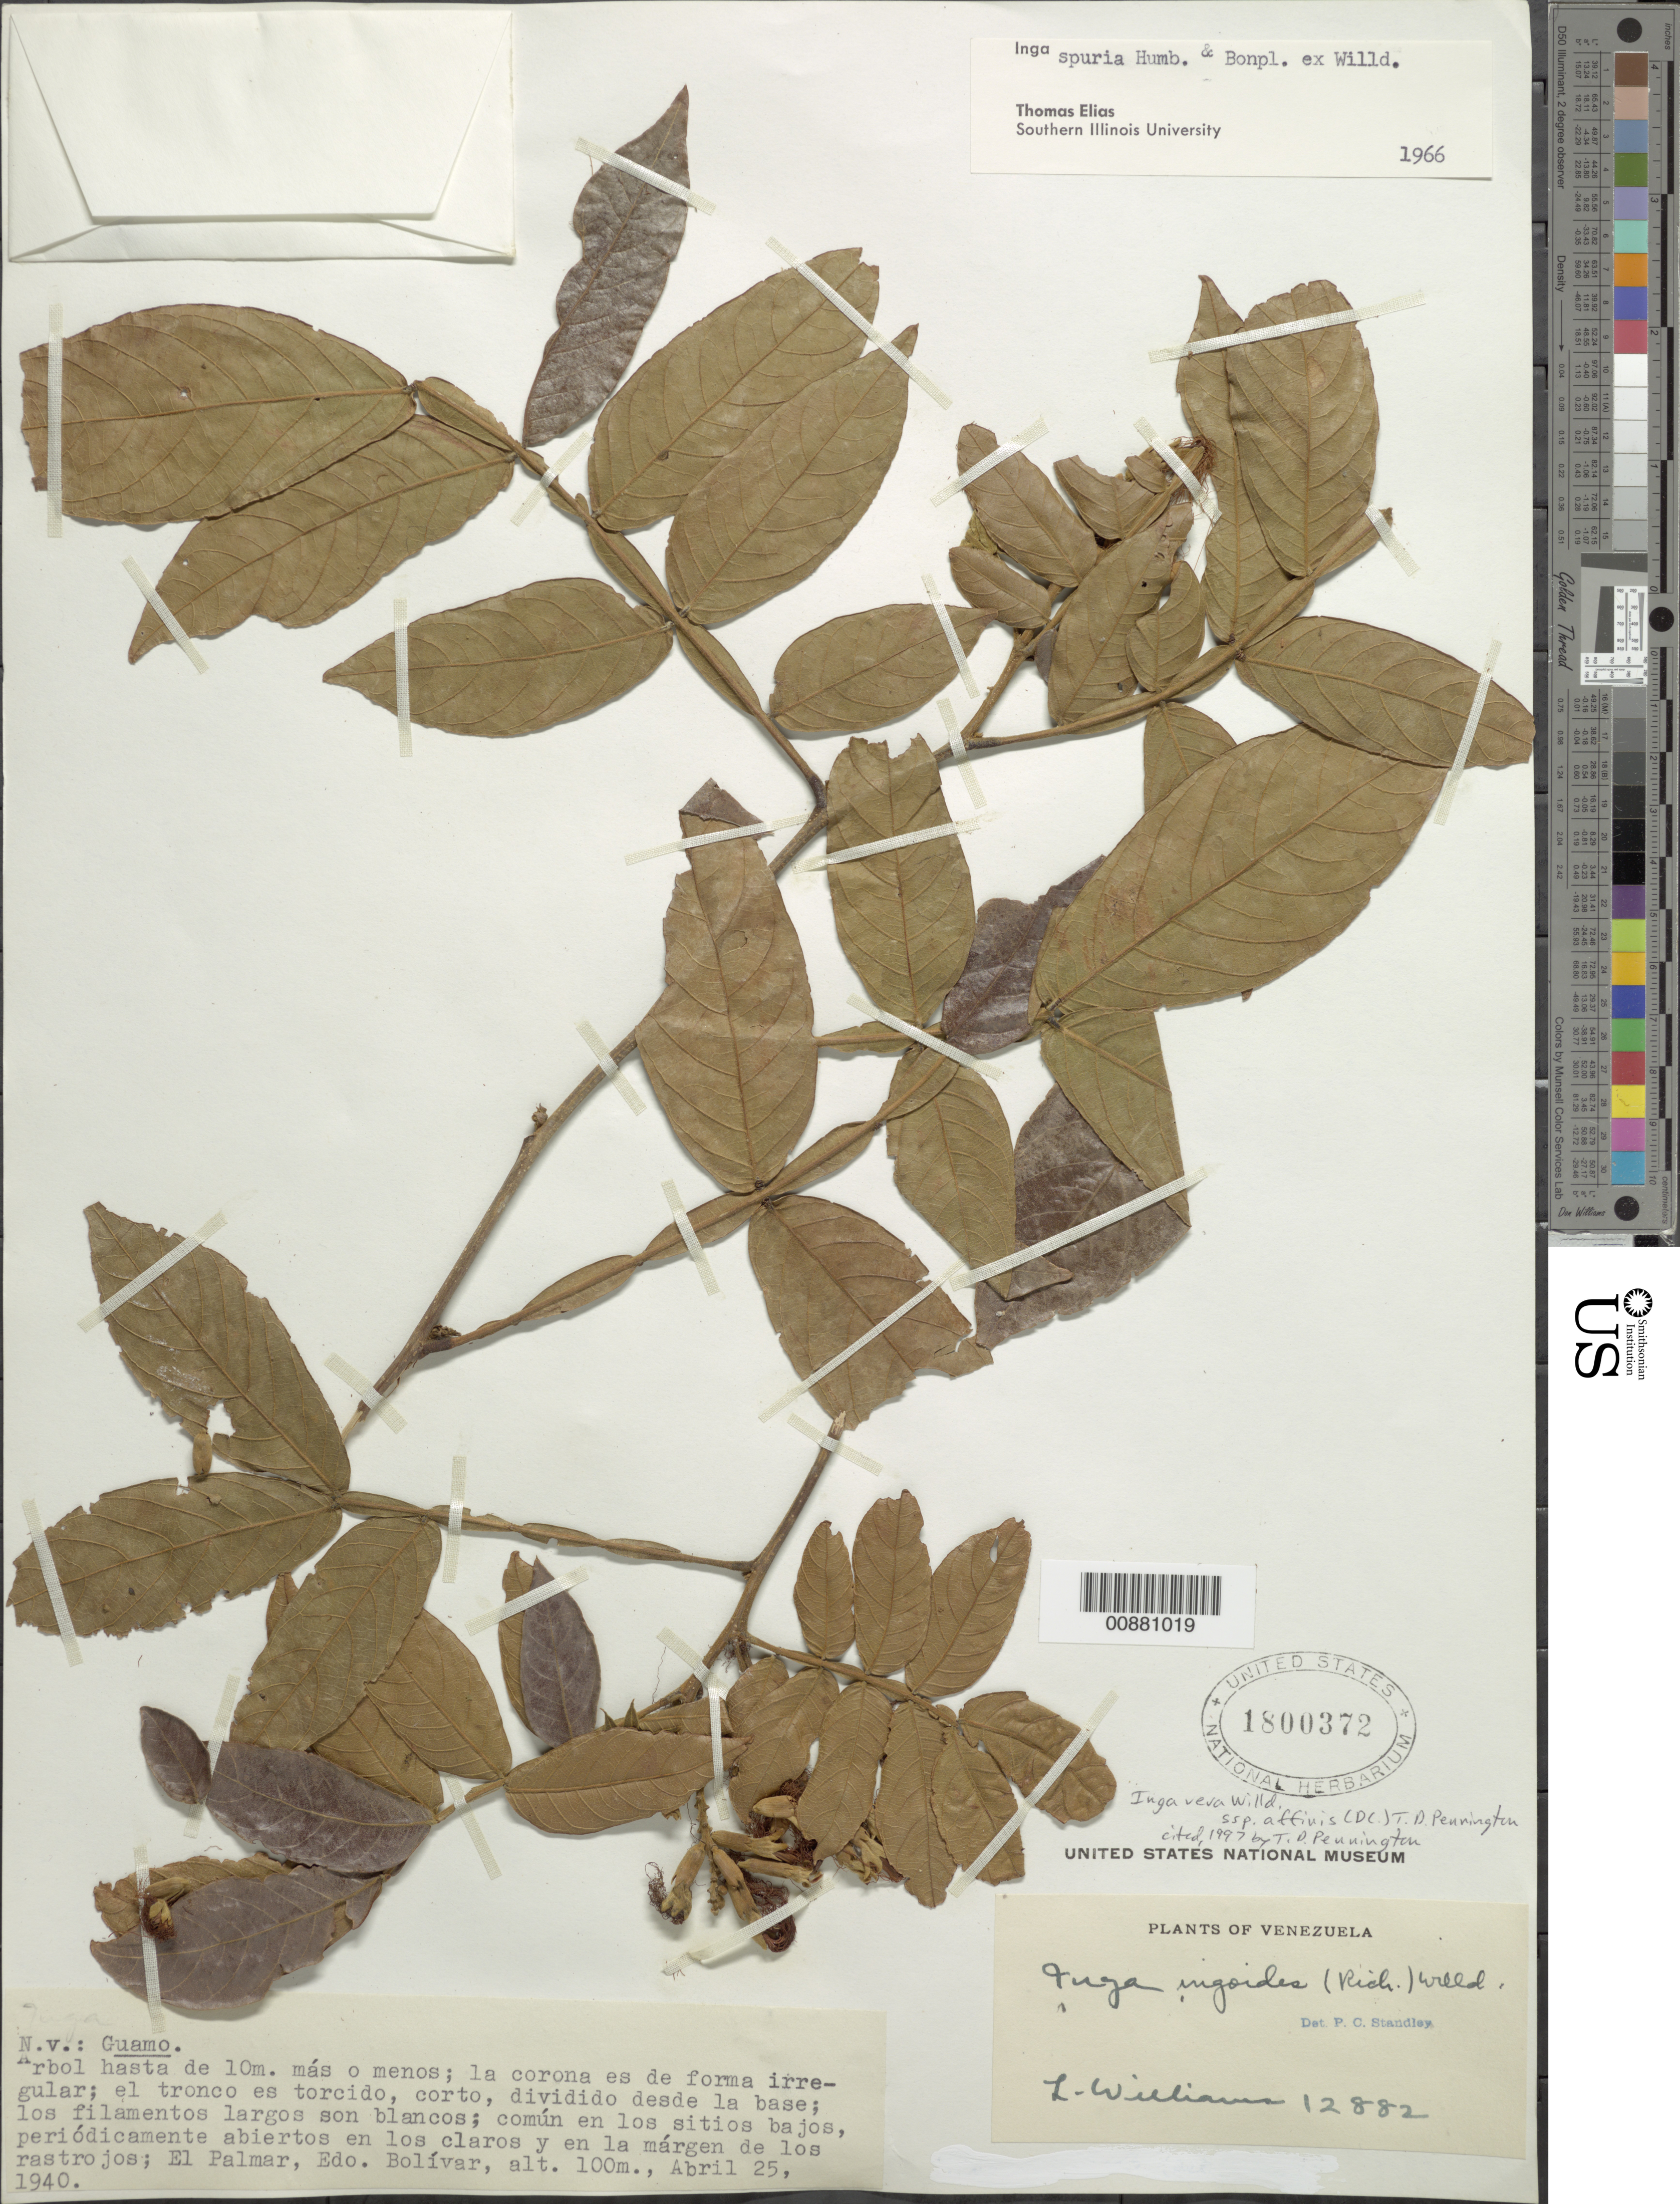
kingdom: Plantae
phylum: Tracheophyta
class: Magnoliopsida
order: Fabales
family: Fabaceae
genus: Inga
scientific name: Inga vera subsp. affinis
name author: (DC.) T.D. Penn.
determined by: Pennington, T. D., (K)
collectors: Ll. Williams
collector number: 12882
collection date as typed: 25-Apr-40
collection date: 1940-04-25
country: Venezuela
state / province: Bolívar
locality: El Palmar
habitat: Sitios bajos, periodicamente abiertos en los claros y en la margen de los rastrojos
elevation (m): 100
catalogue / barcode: US 1800372